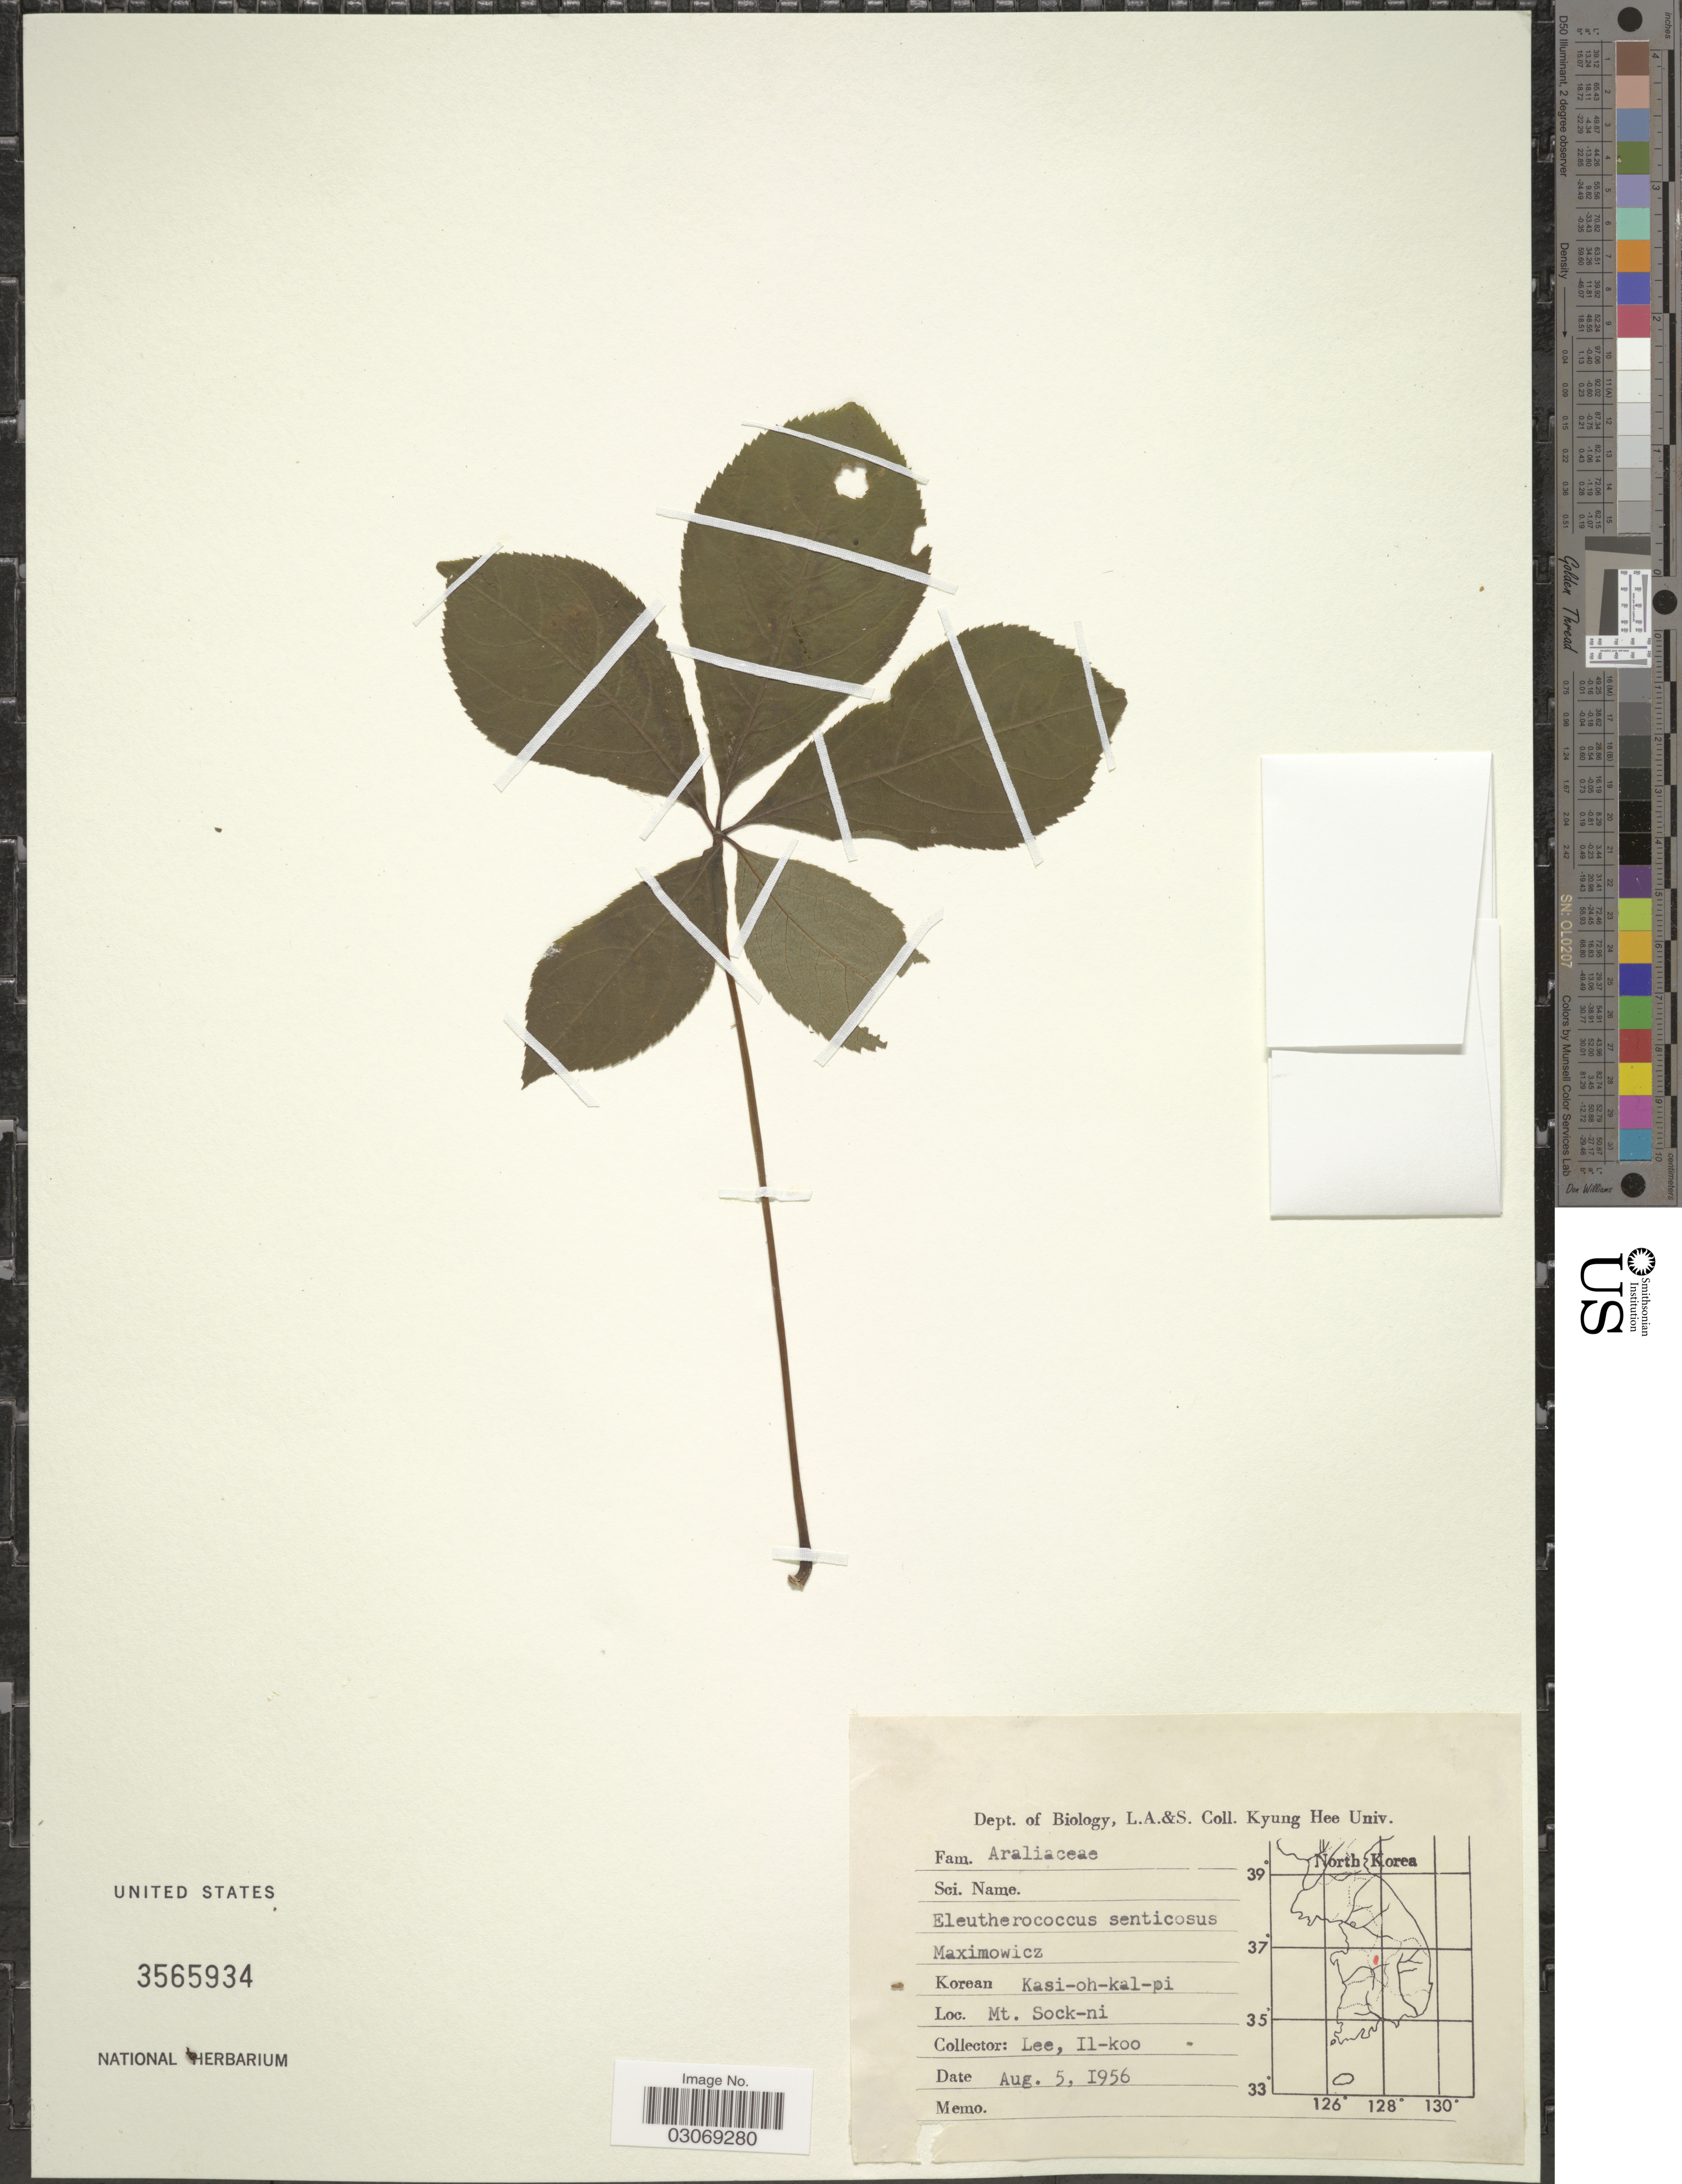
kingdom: Plantae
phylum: Tracheophyta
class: Magnoliopsida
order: Apiales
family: Araliaceae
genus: Eleutherococcus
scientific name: Eleutherococcus senticosus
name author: (Rupr. & Maxim.) Maxim.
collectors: Il-Ko Lee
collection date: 1956-08-05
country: South Korea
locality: Mt. Sock-ni.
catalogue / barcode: US 3565934